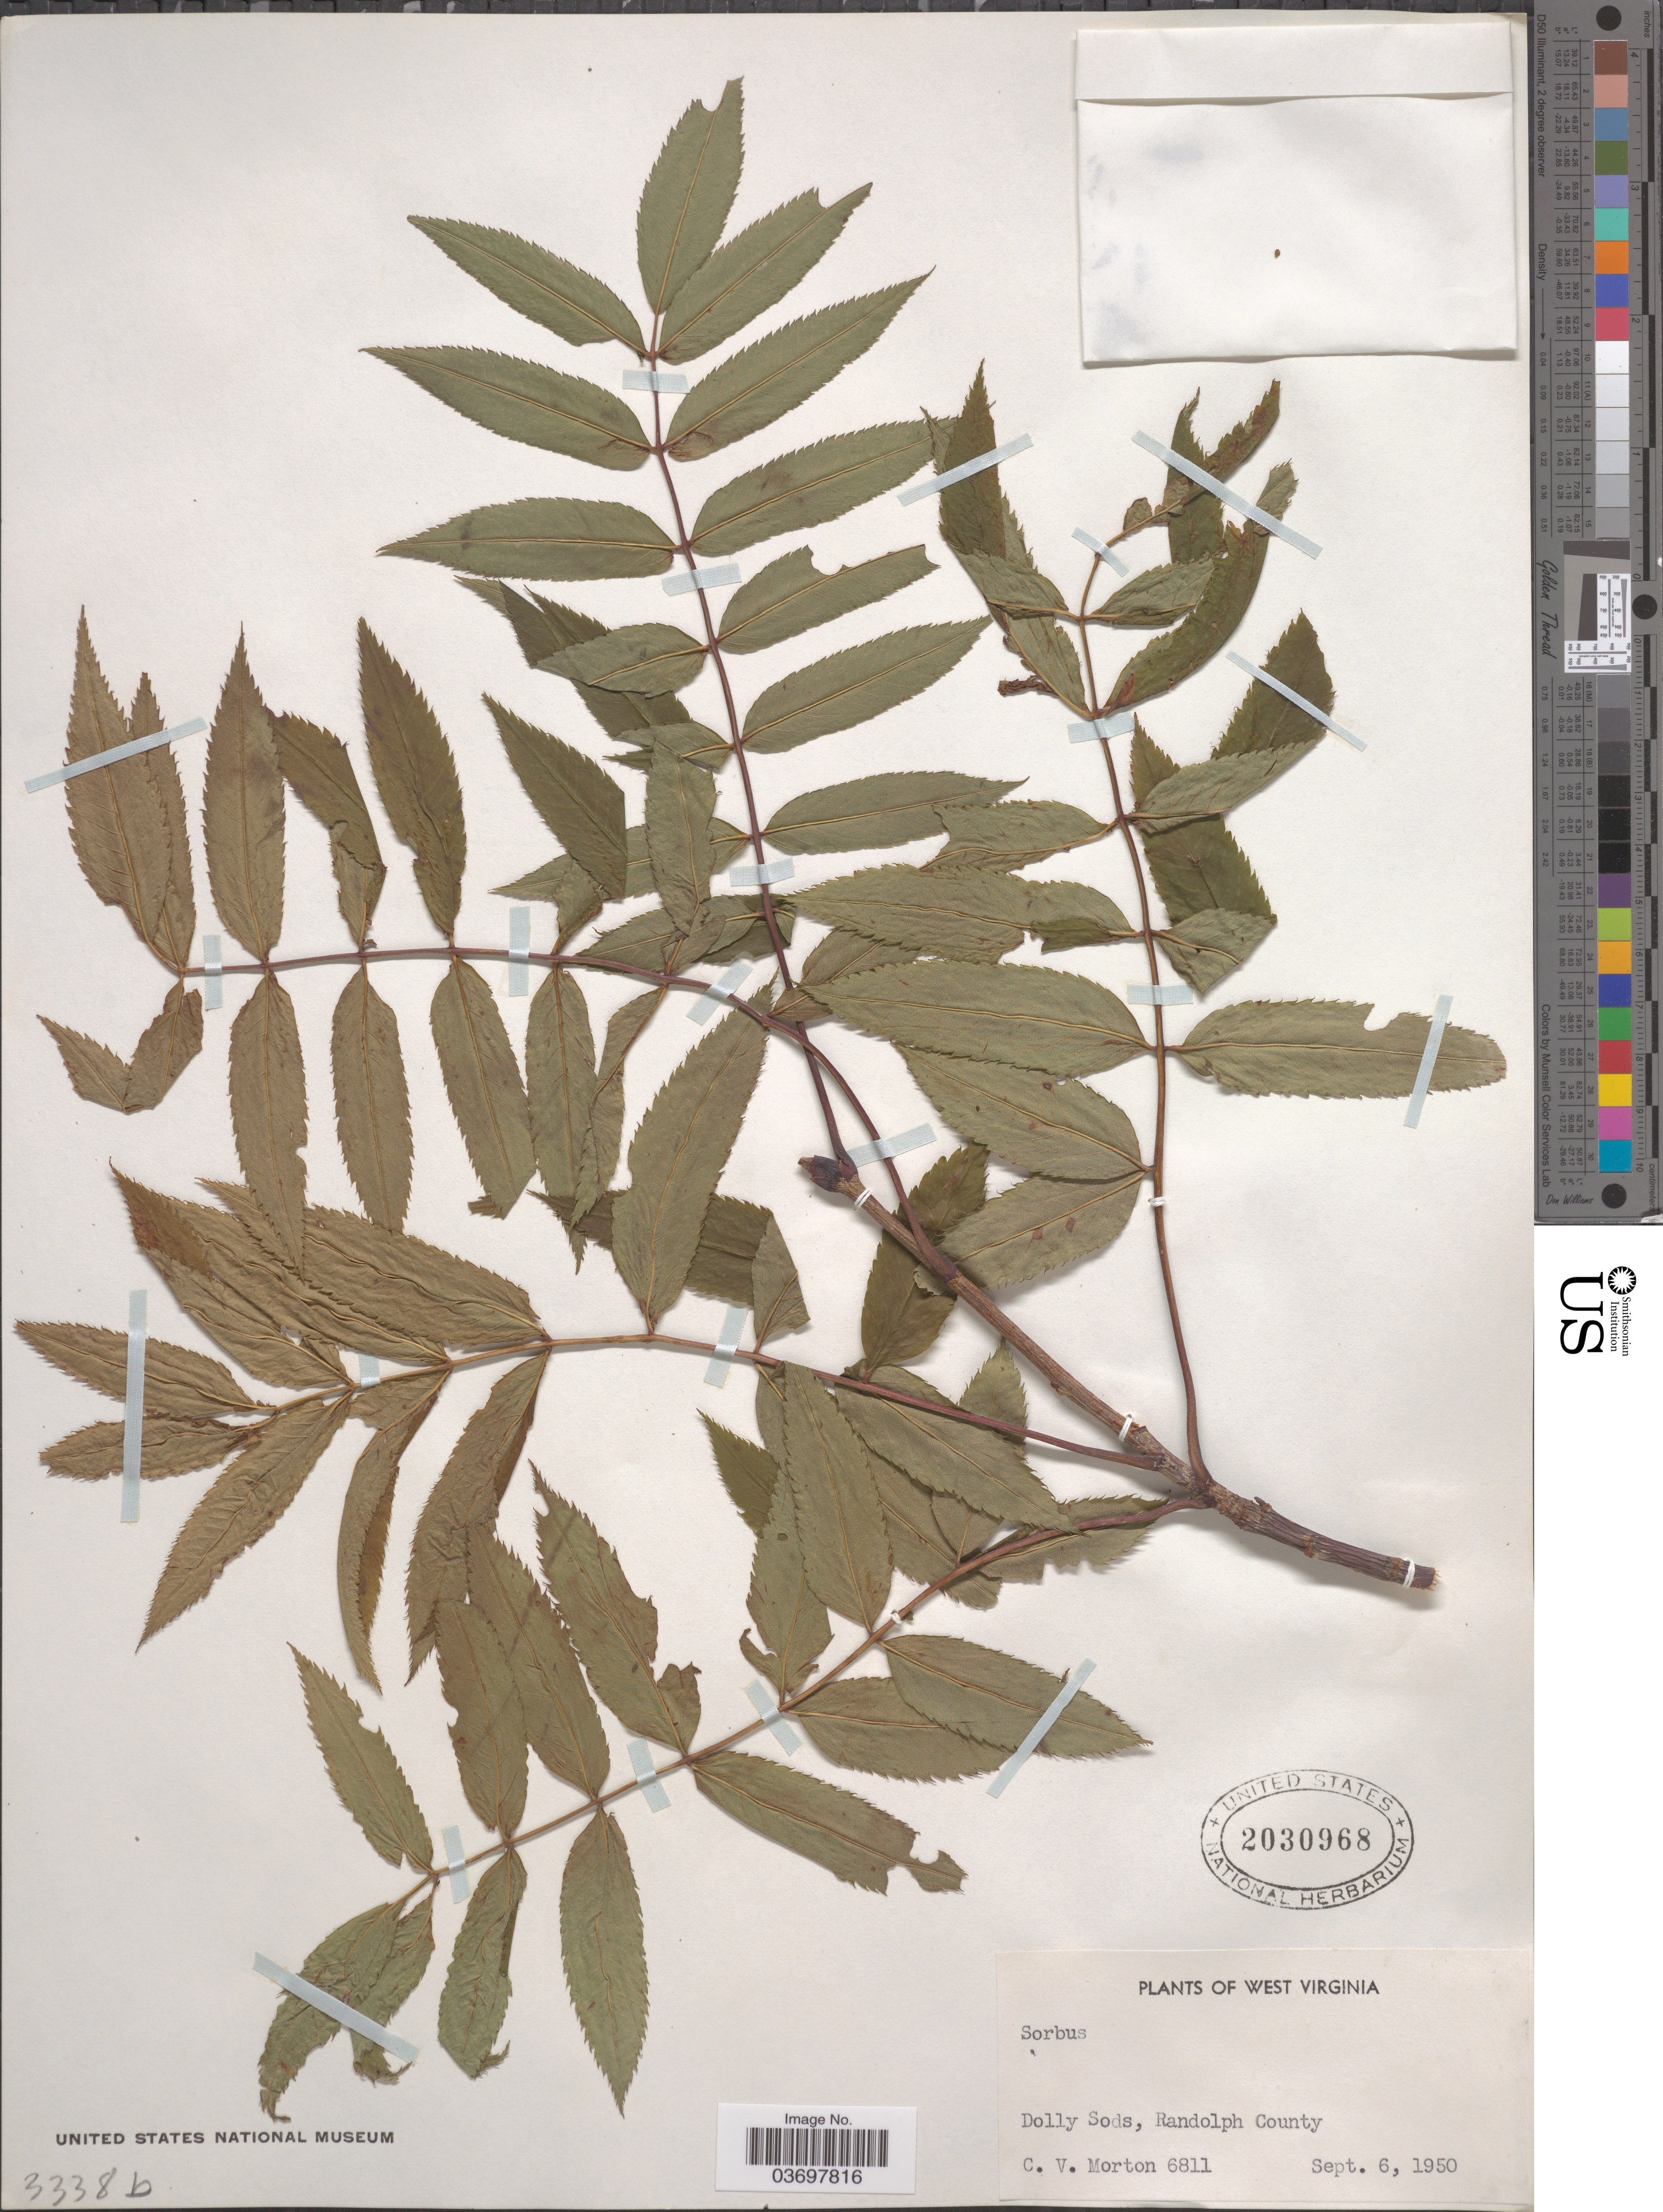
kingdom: Plantae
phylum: Tracheophyta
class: Magnoliopsida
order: Rosales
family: Rosaceae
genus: Sorbus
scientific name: Sorbus sp.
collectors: C. V. Morton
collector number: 6811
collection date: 1950-09-06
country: United States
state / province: West Virginia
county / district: Randolph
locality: Dolly Sods, Randolph County.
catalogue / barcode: US 2030968